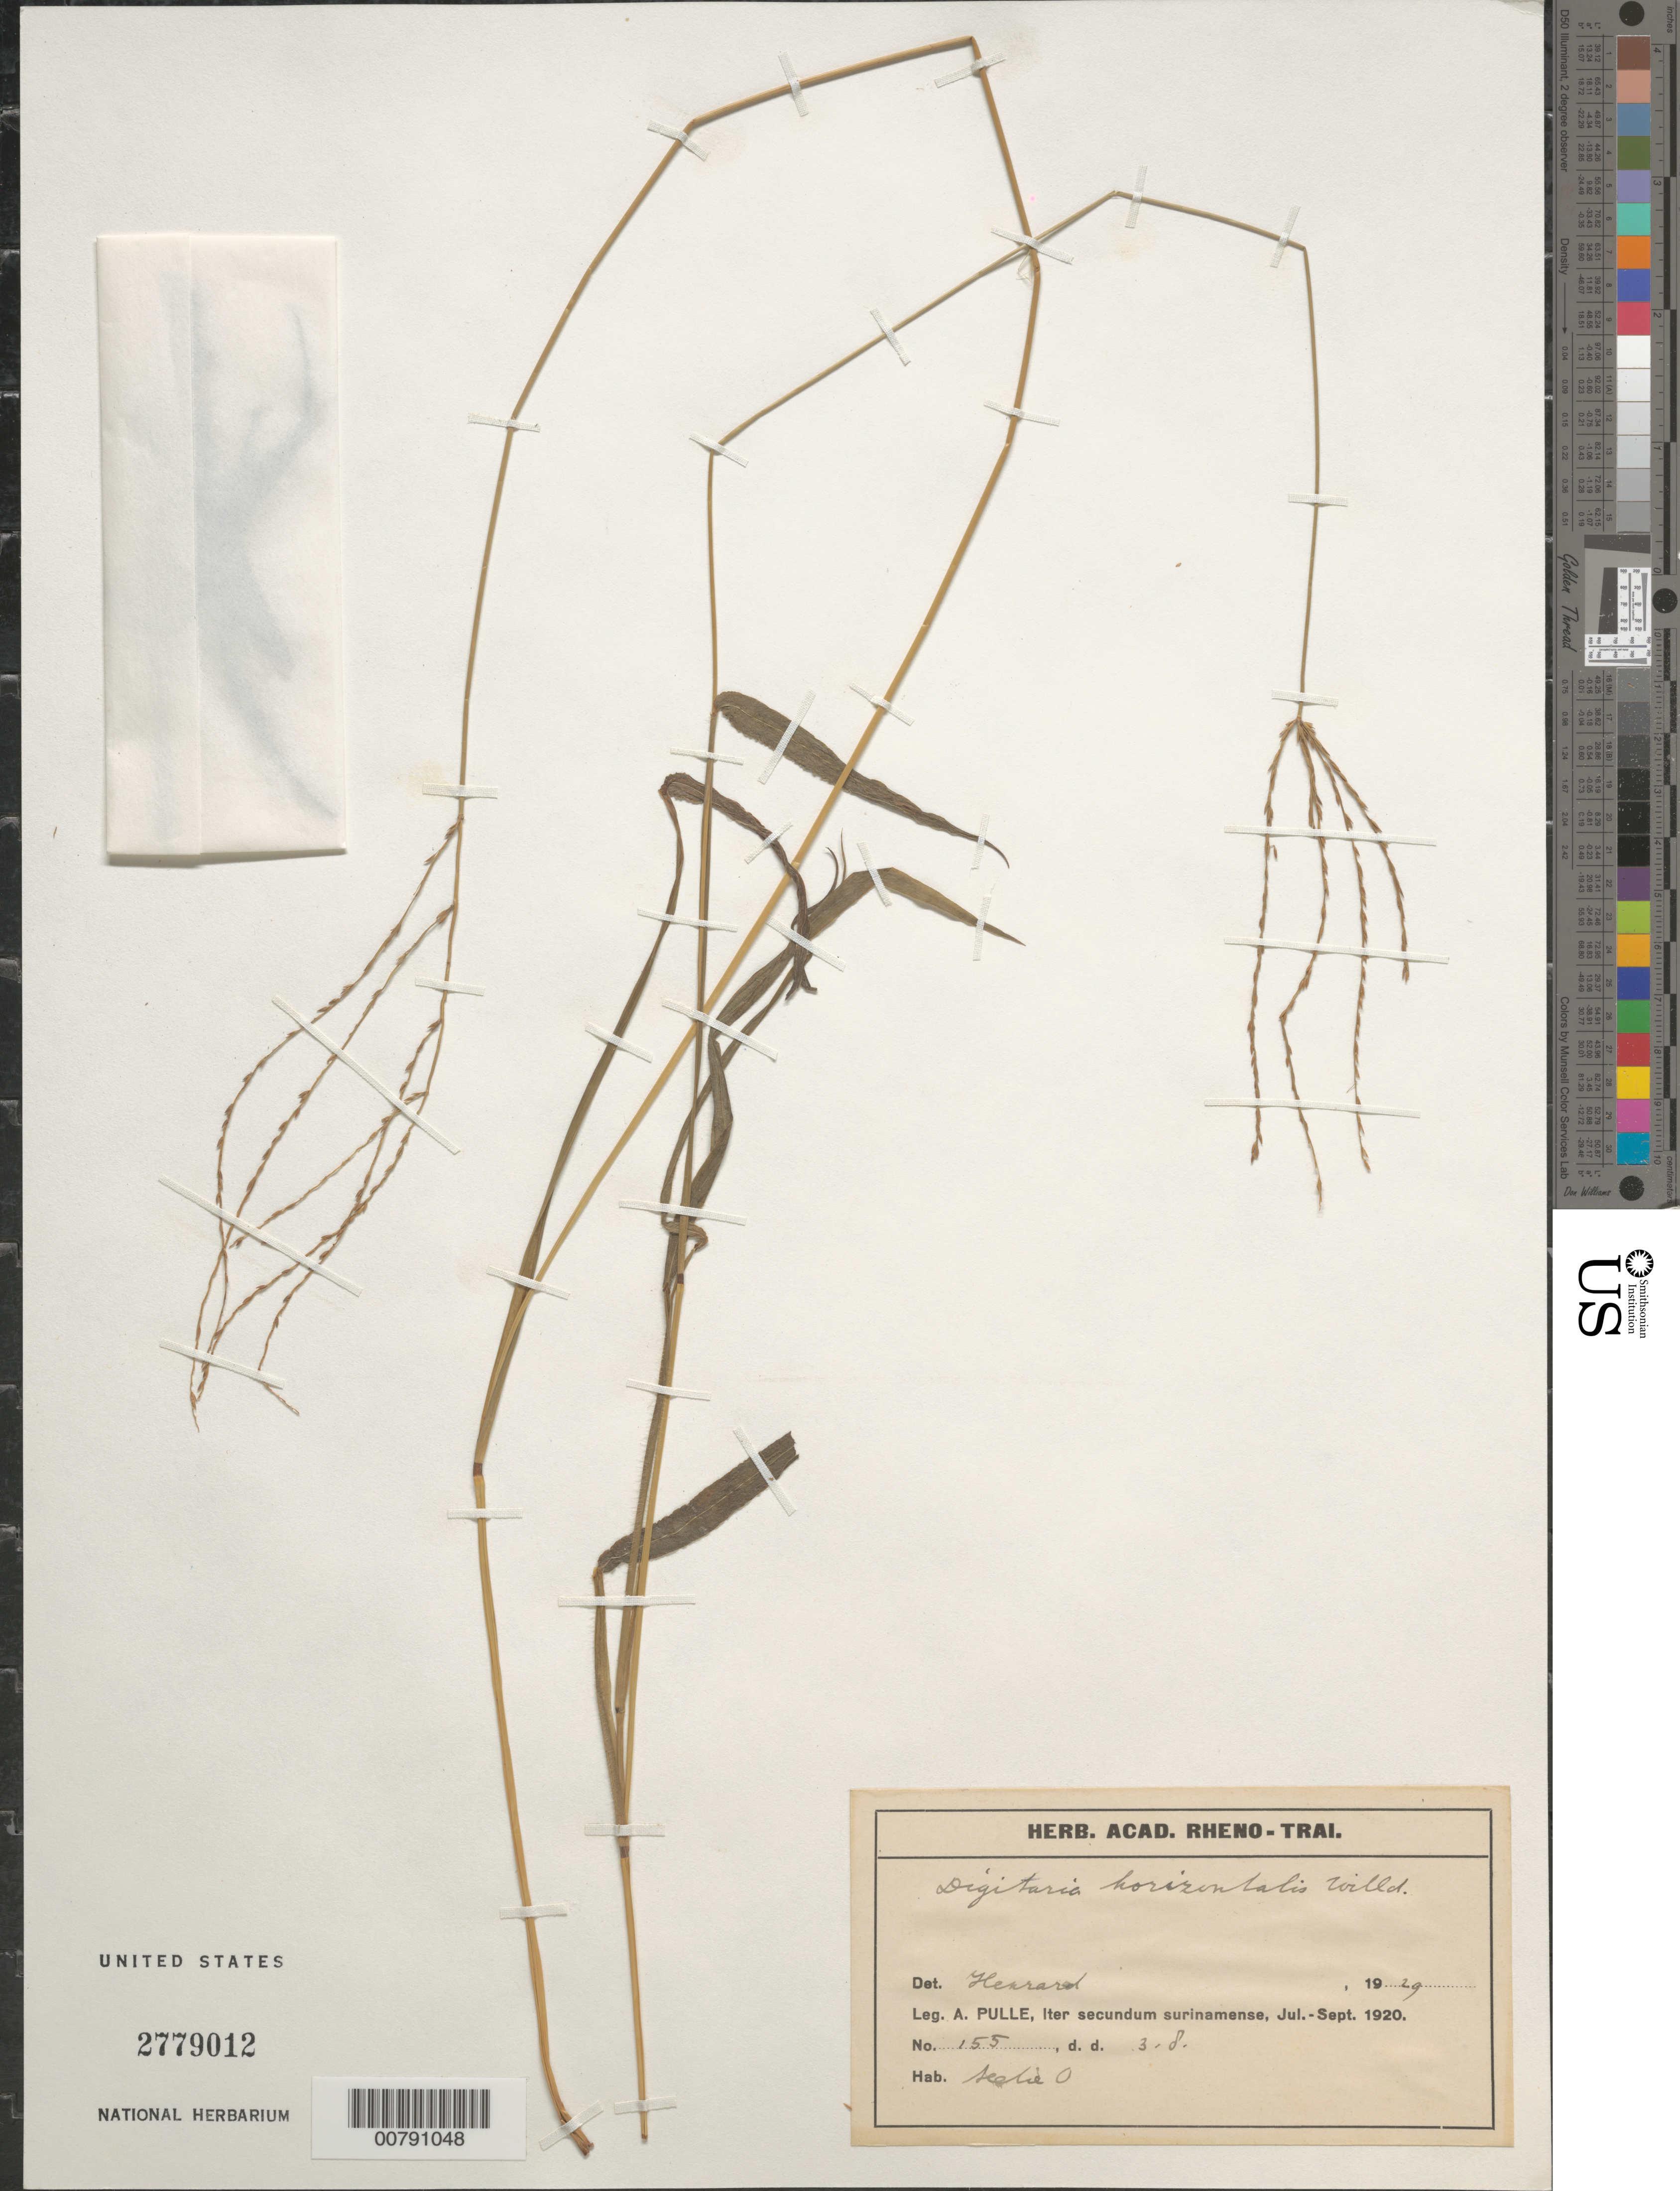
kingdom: Plantae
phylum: Tracheophyta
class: Liliopsida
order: Poales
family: Poaceae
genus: Digitaria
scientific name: Digitaria horizontalis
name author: Willd.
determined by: Henrard, J. T.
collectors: A. A. Pulle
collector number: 155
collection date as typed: Jul-20 to Sep-20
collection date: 1920-07/1920-09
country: Suriname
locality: Sectie O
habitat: Iter secundum SURINAMEense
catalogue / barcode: US 2779012